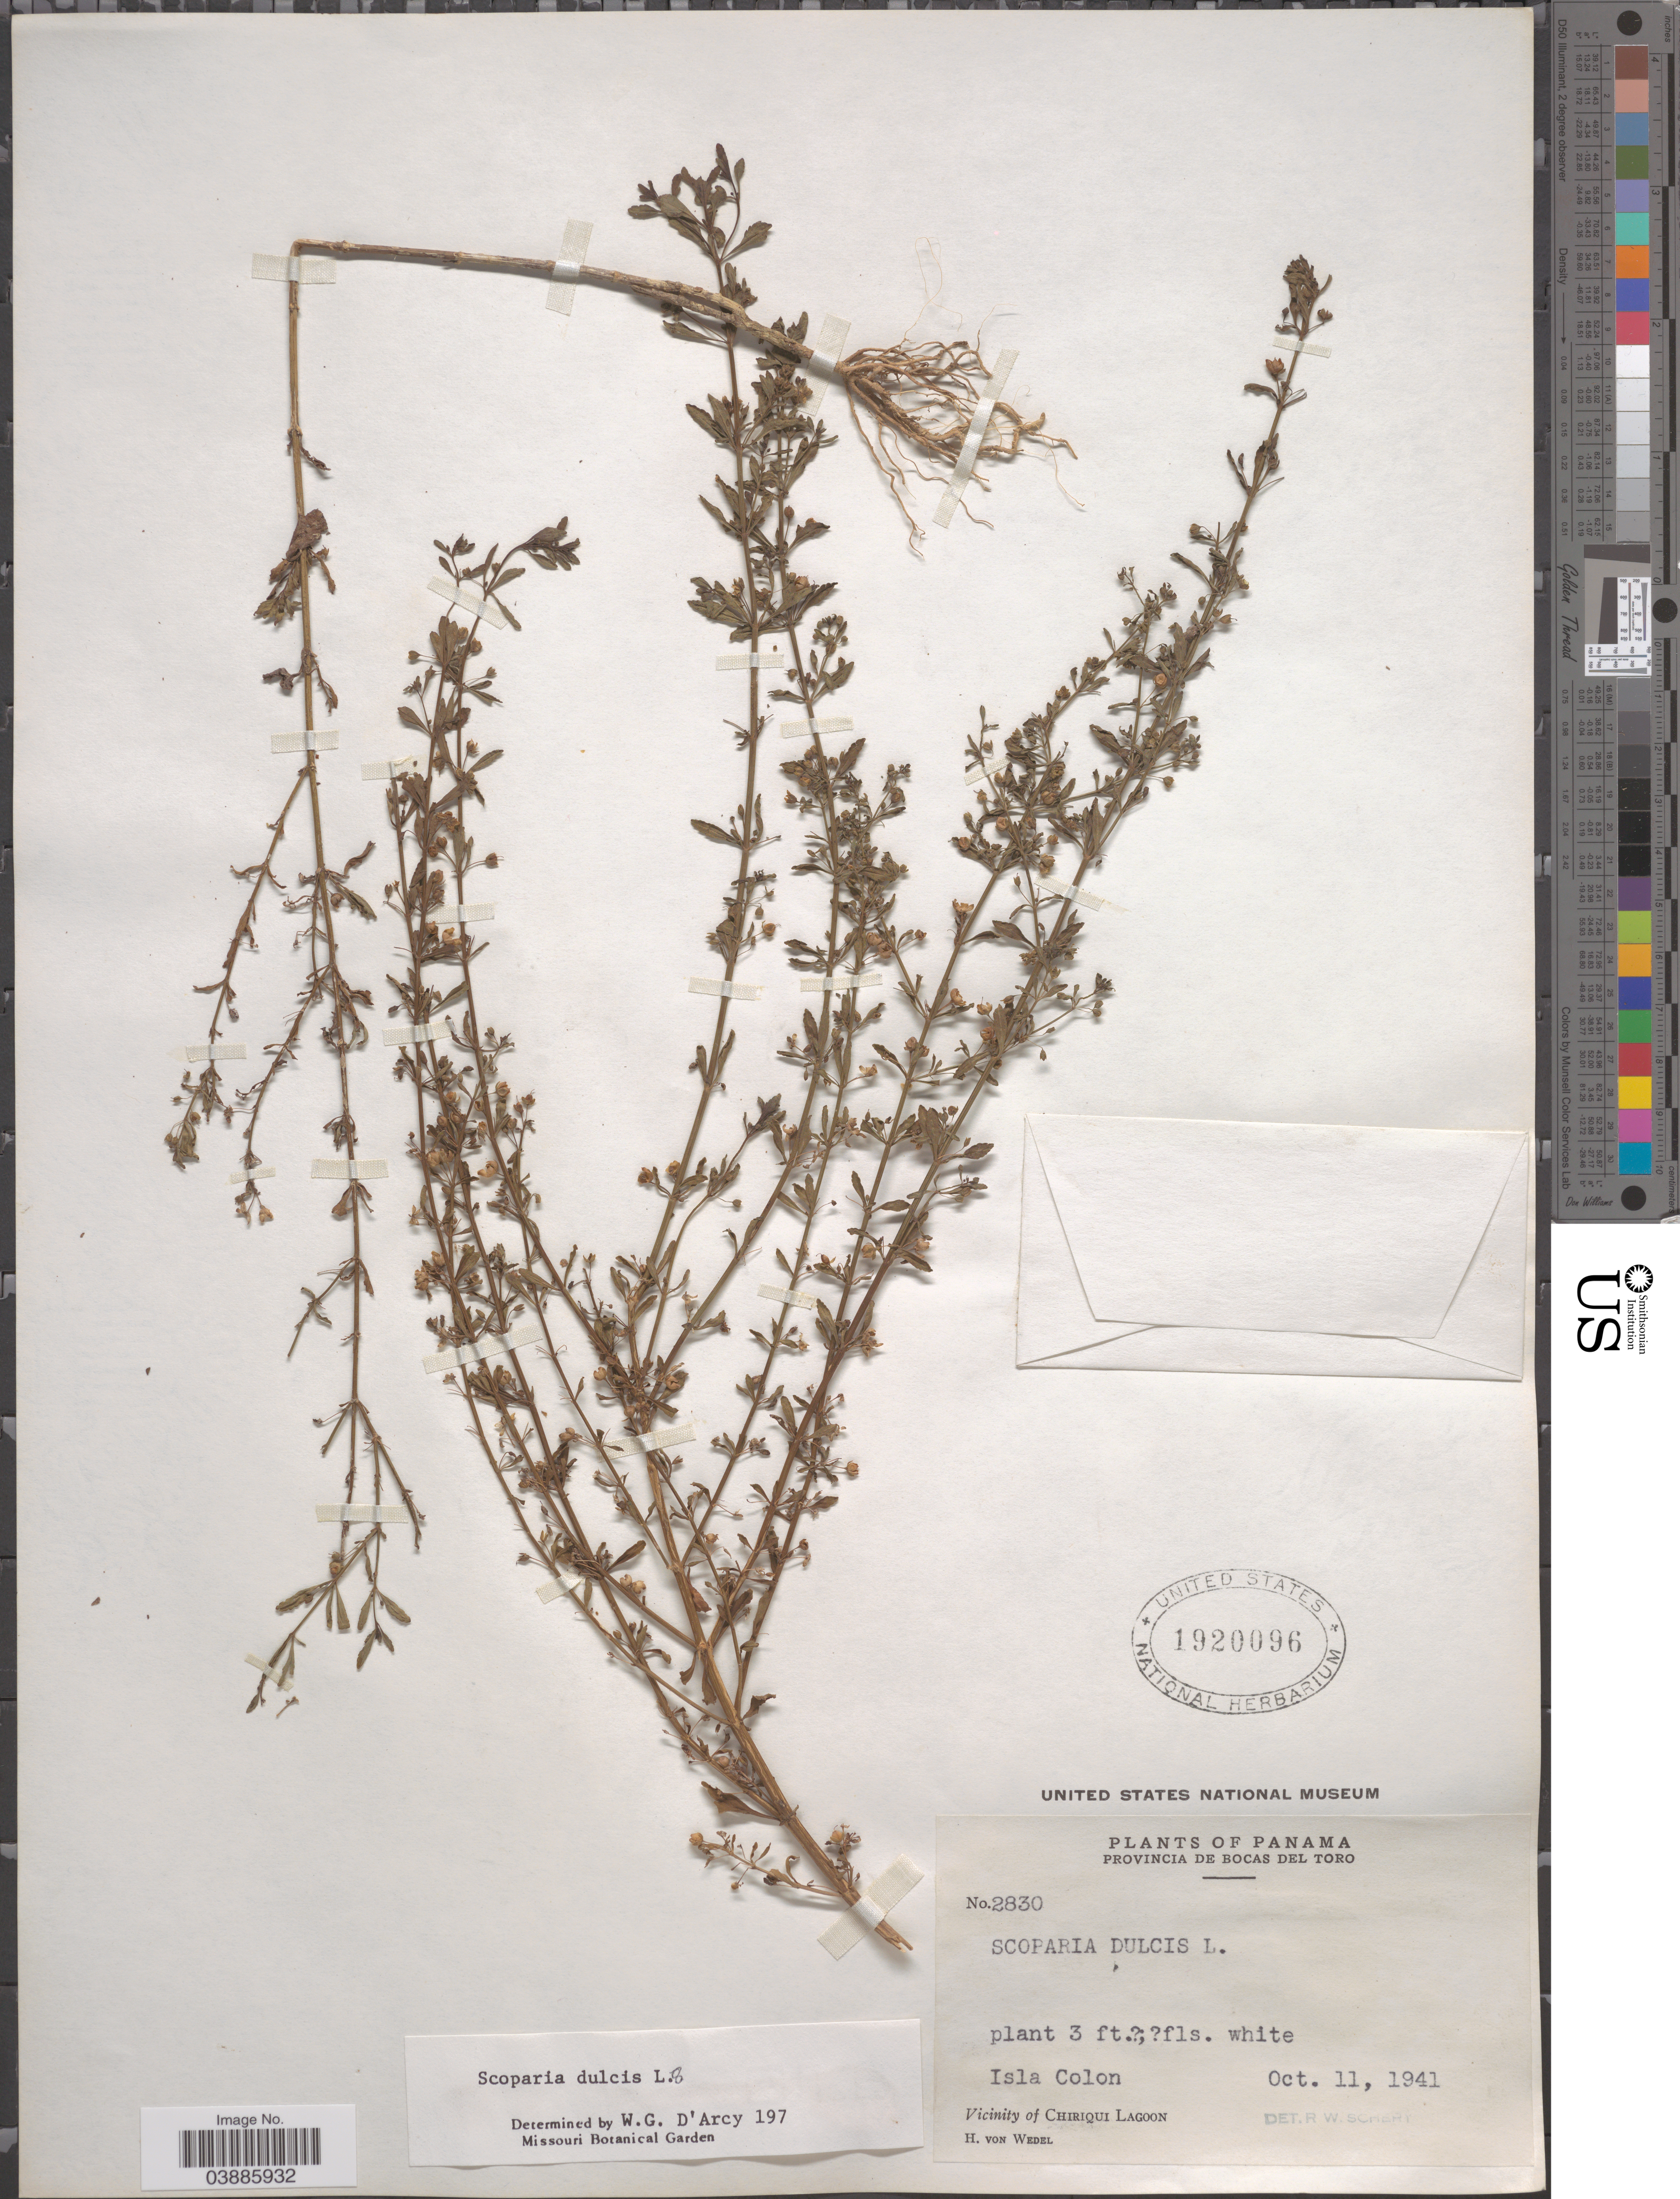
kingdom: Plantae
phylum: Tracheophyta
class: Magnoliopsida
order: Lamiales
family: Plantaginaceae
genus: Scoparia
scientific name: Scoparia dulcis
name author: L.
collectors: H. von Wedel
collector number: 2830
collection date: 1941-10-11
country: Panama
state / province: Bocas del Toro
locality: Isla Colon. Vicinity of Chiriqui Lagoon.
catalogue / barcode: US 1920096